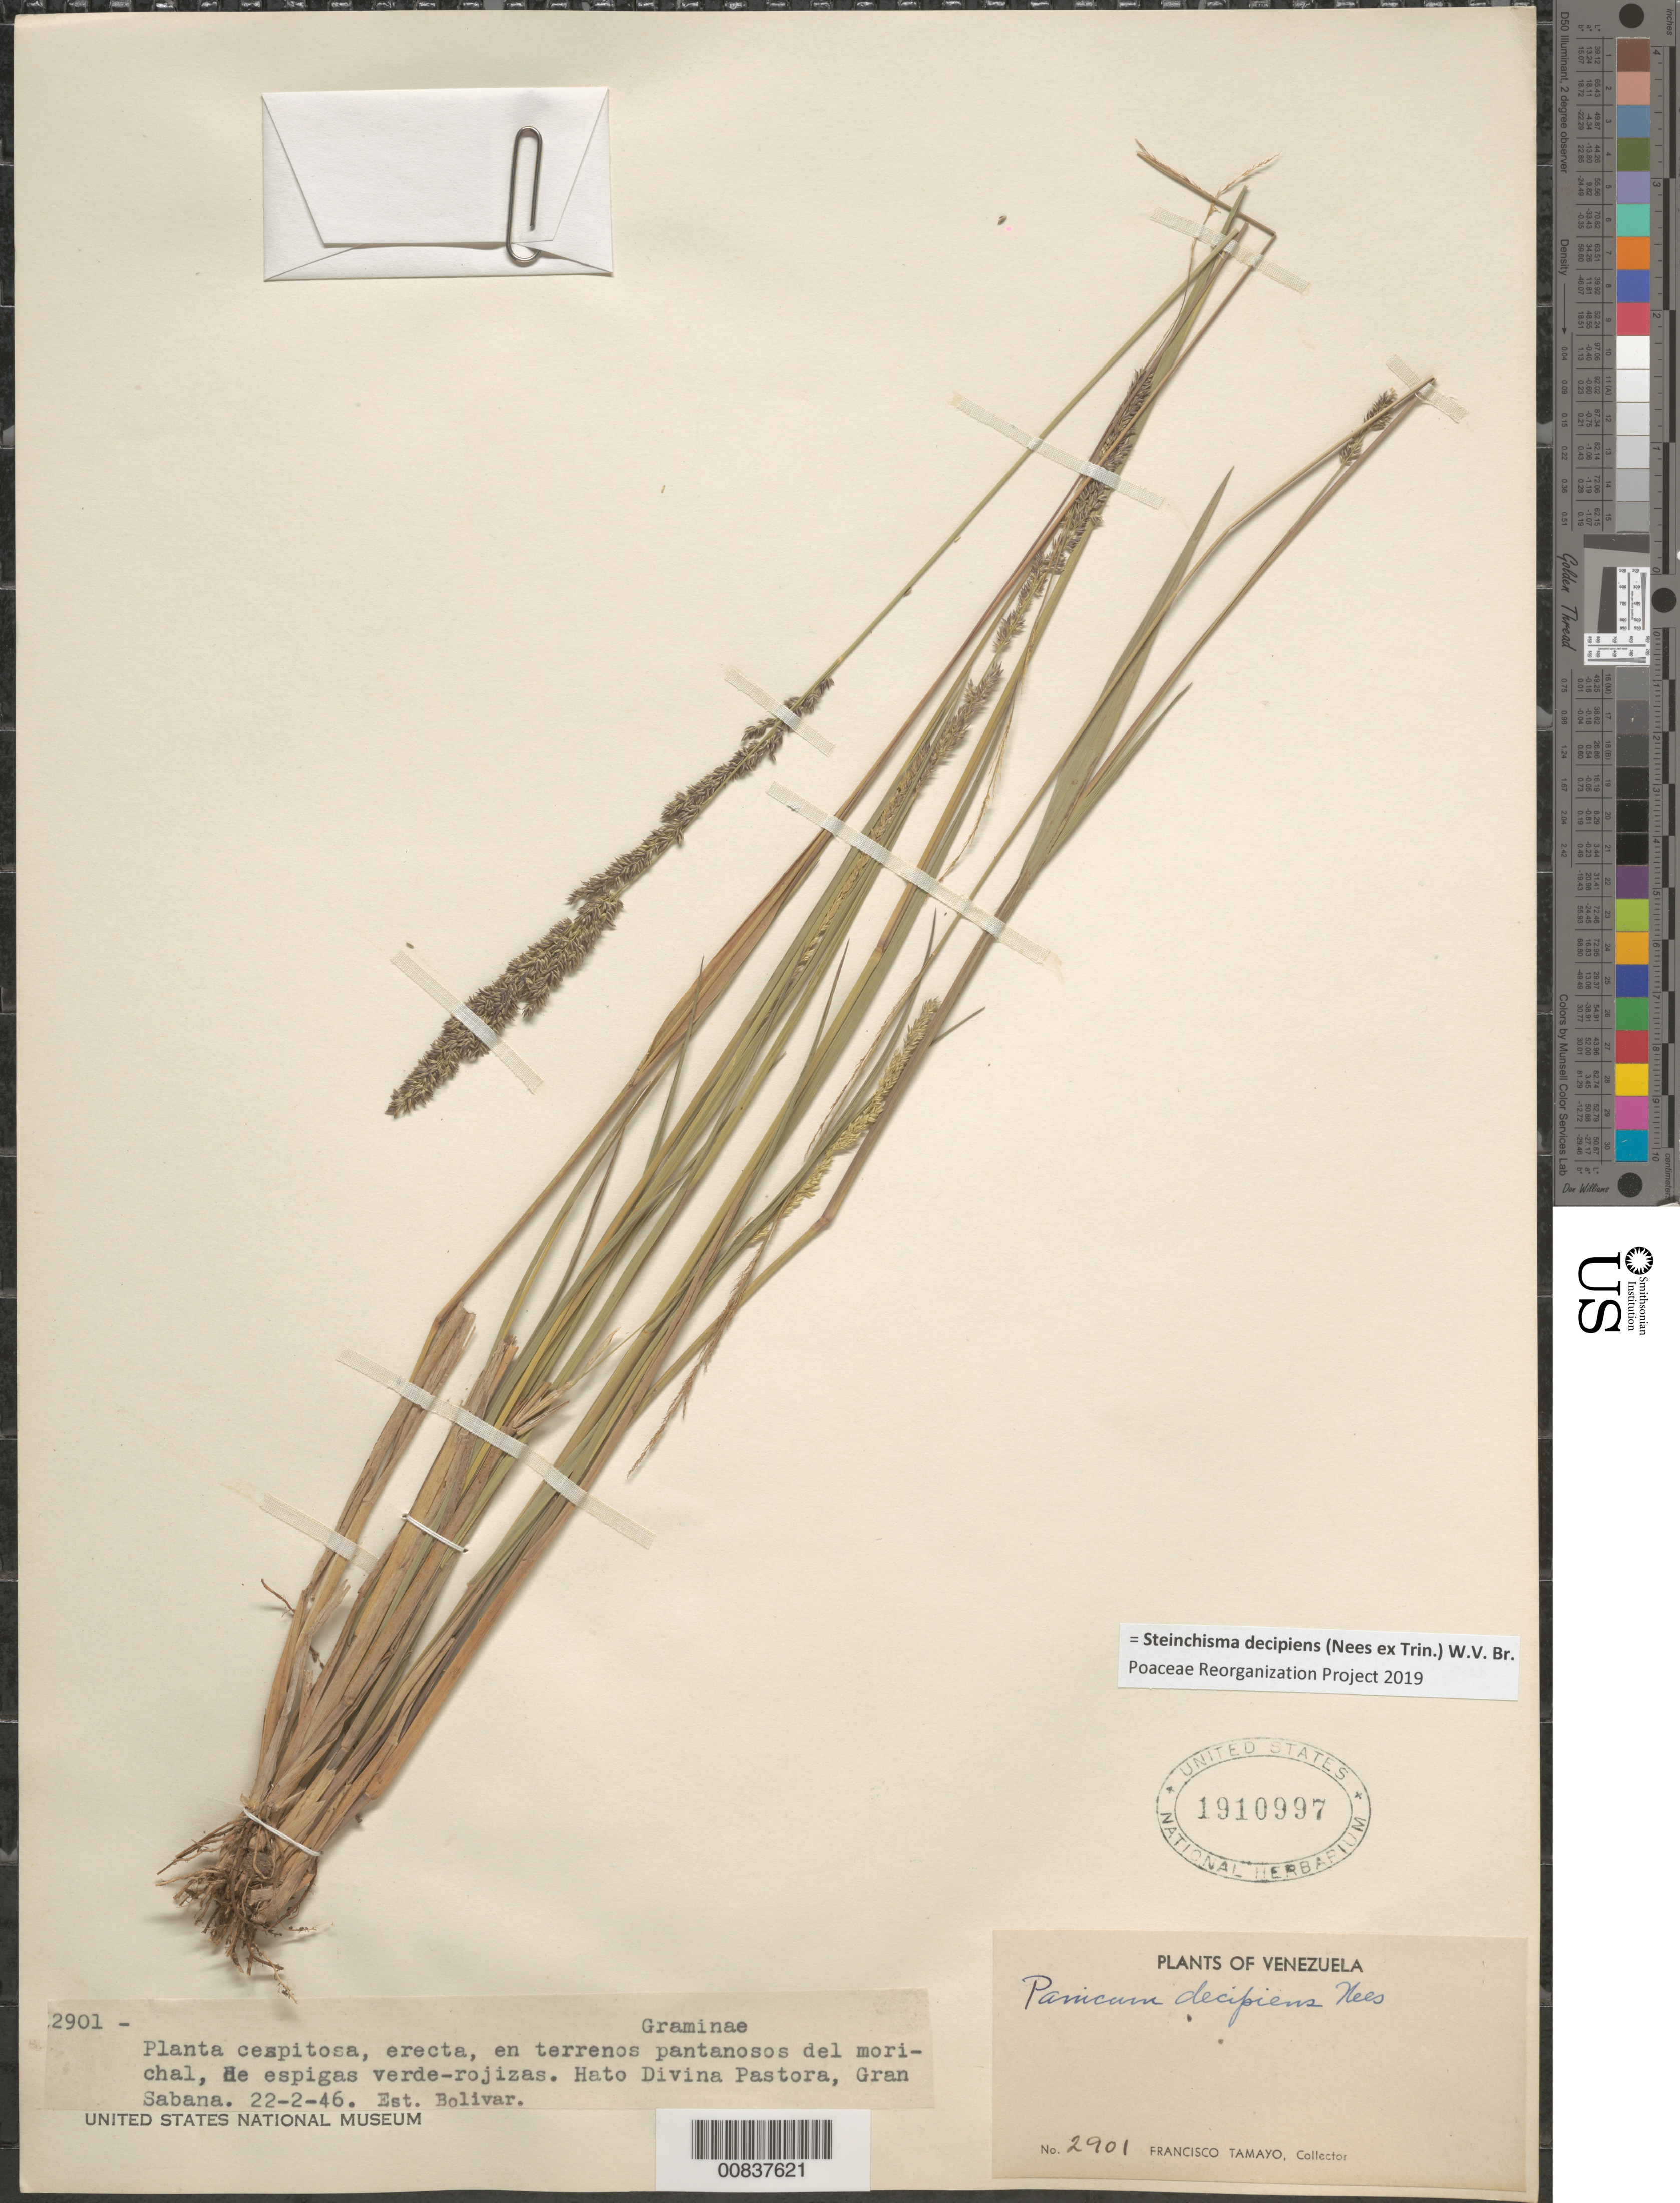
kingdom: Plantae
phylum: Tracheophyta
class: Liliopsida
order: Poales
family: Poaceae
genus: Panicum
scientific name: Panicum decipiens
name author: Nees ex Trin.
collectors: F. Tamayo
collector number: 2901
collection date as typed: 22-Feb-46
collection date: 1946-02-22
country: Venezuela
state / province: Bolívar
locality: Gran Sabana, Hato Divina Pastora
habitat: Terrenos pantanosos del morichal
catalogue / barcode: US 1910997